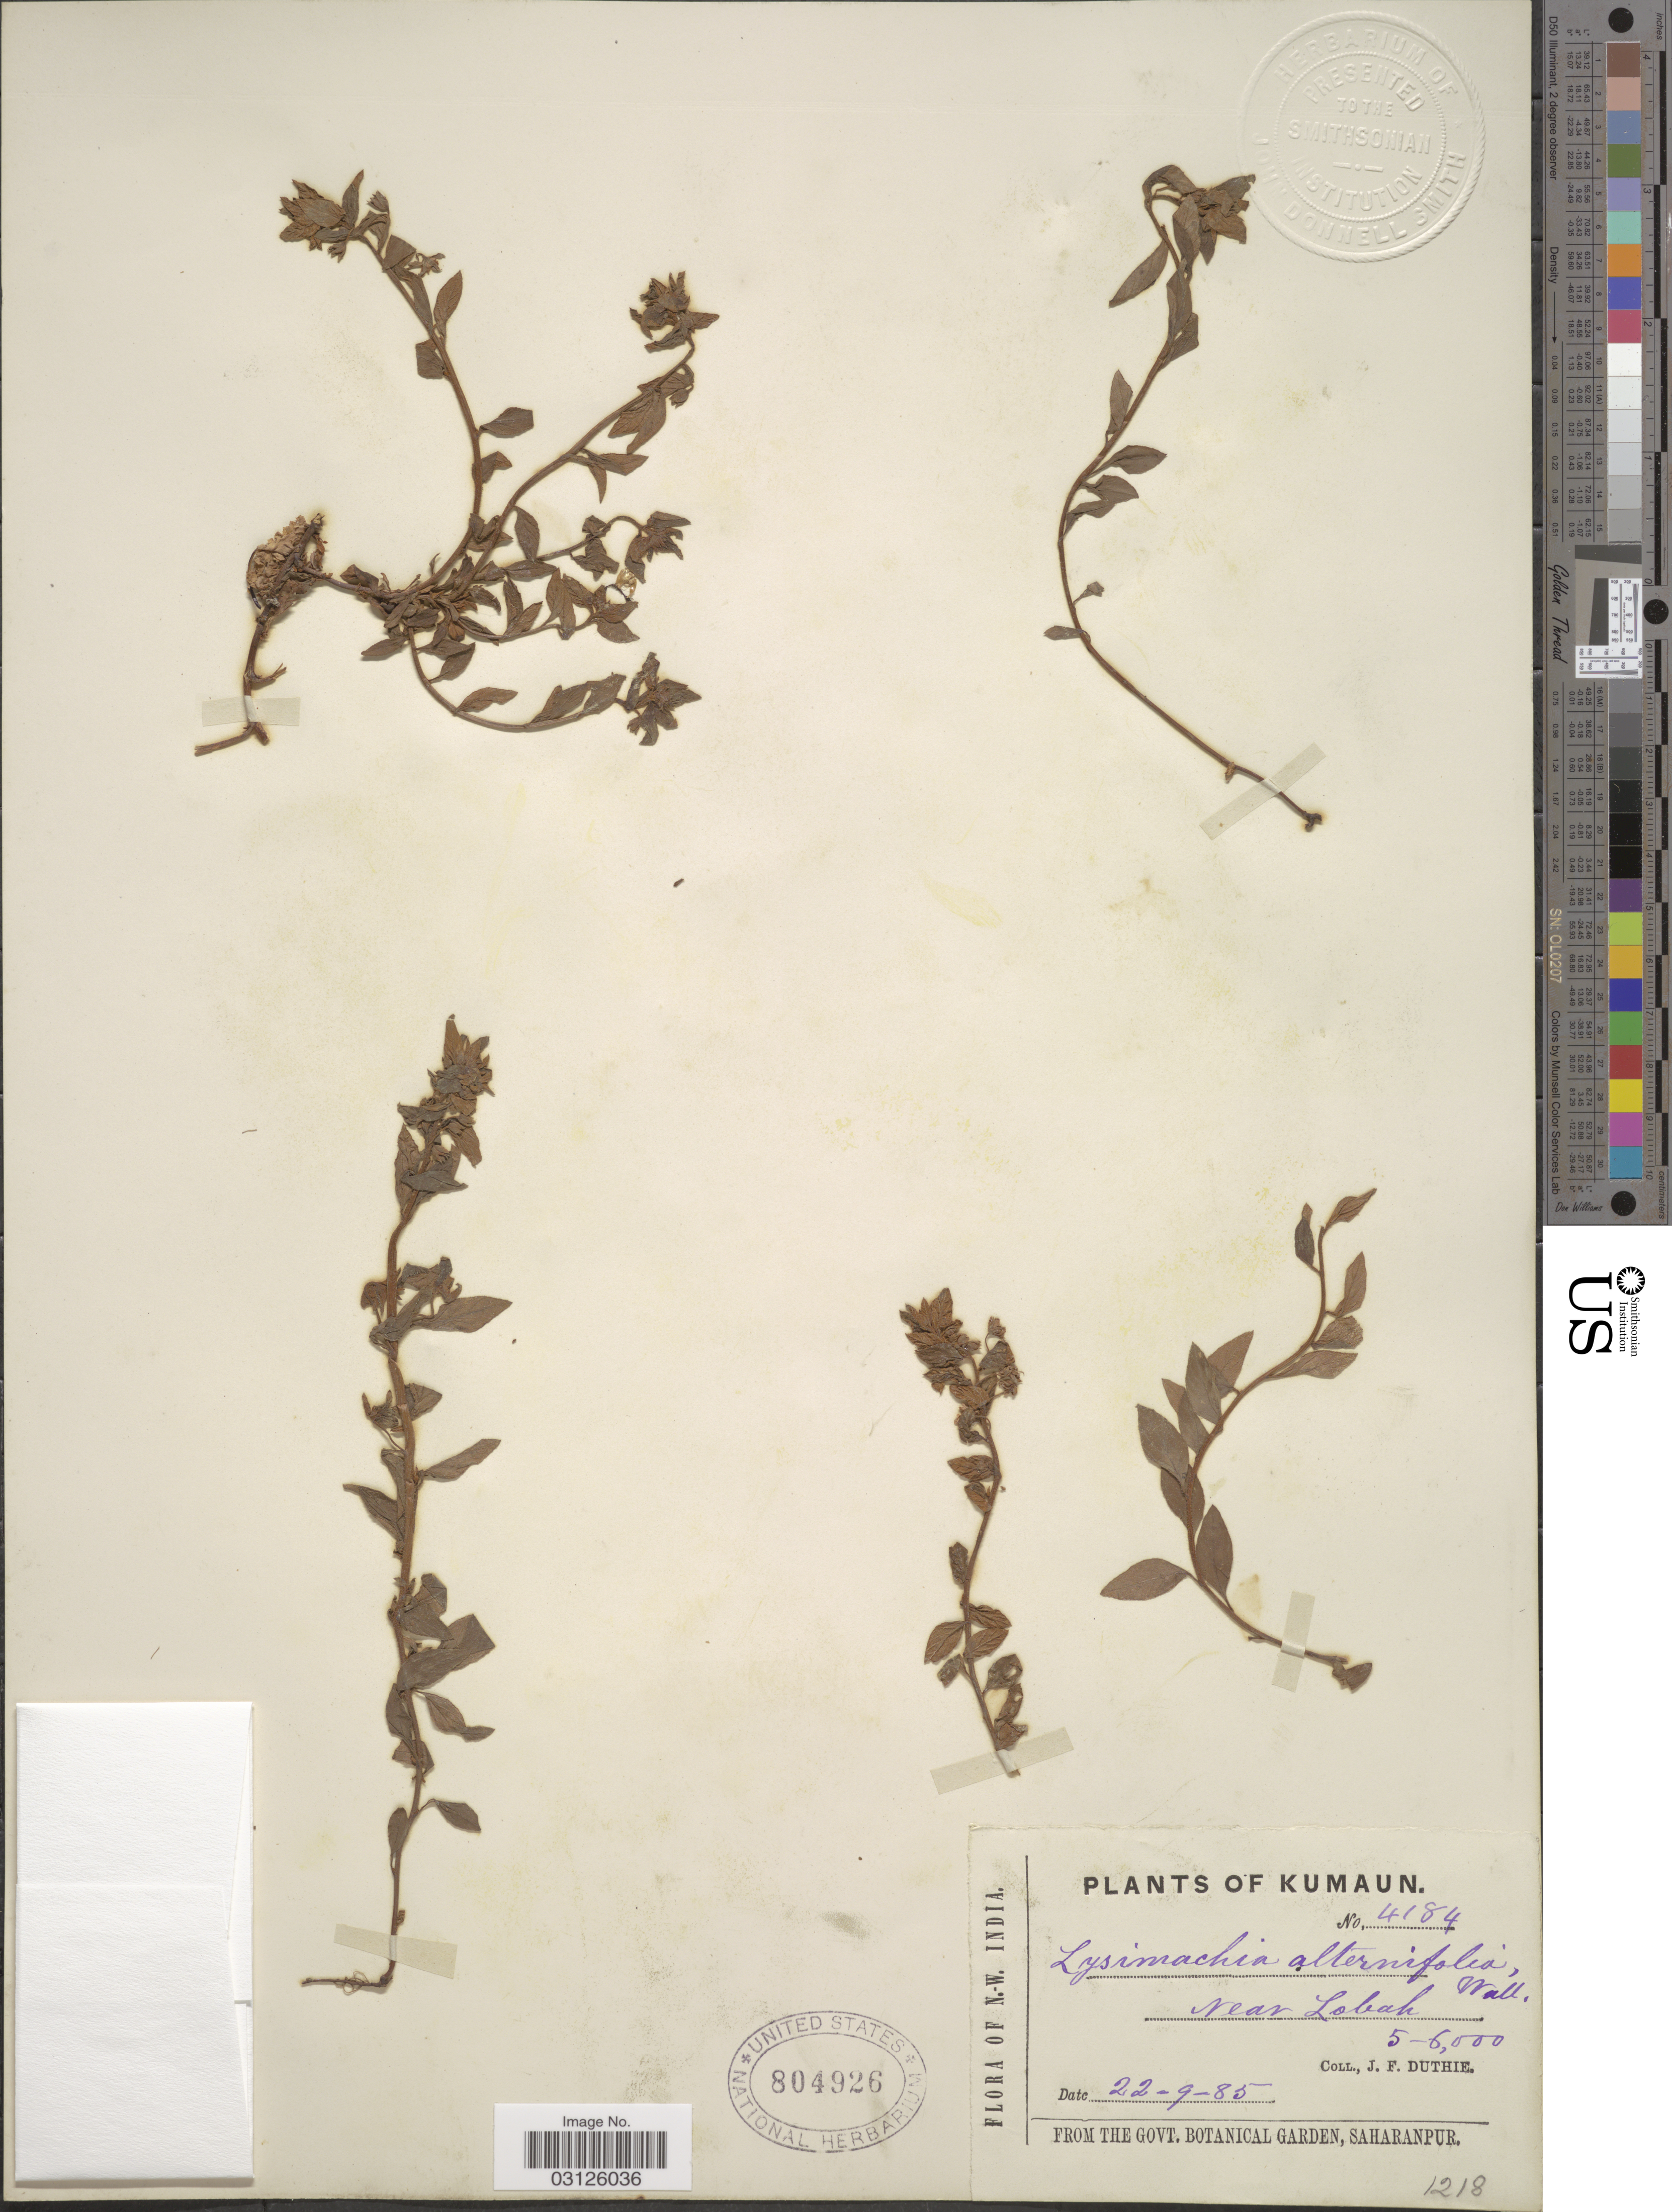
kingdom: Plantae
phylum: Tracheophyta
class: Magnoliopsida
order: Ericales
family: Primulaceae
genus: Lysimachia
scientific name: Lysimachia alternifolia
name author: Wall.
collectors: J. F. Duthie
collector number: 4184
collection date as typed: Transcribed d/m/y: 22/9/85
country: India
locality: Kumaun. Near Lobah.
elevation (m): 1524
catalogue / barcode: US 804926